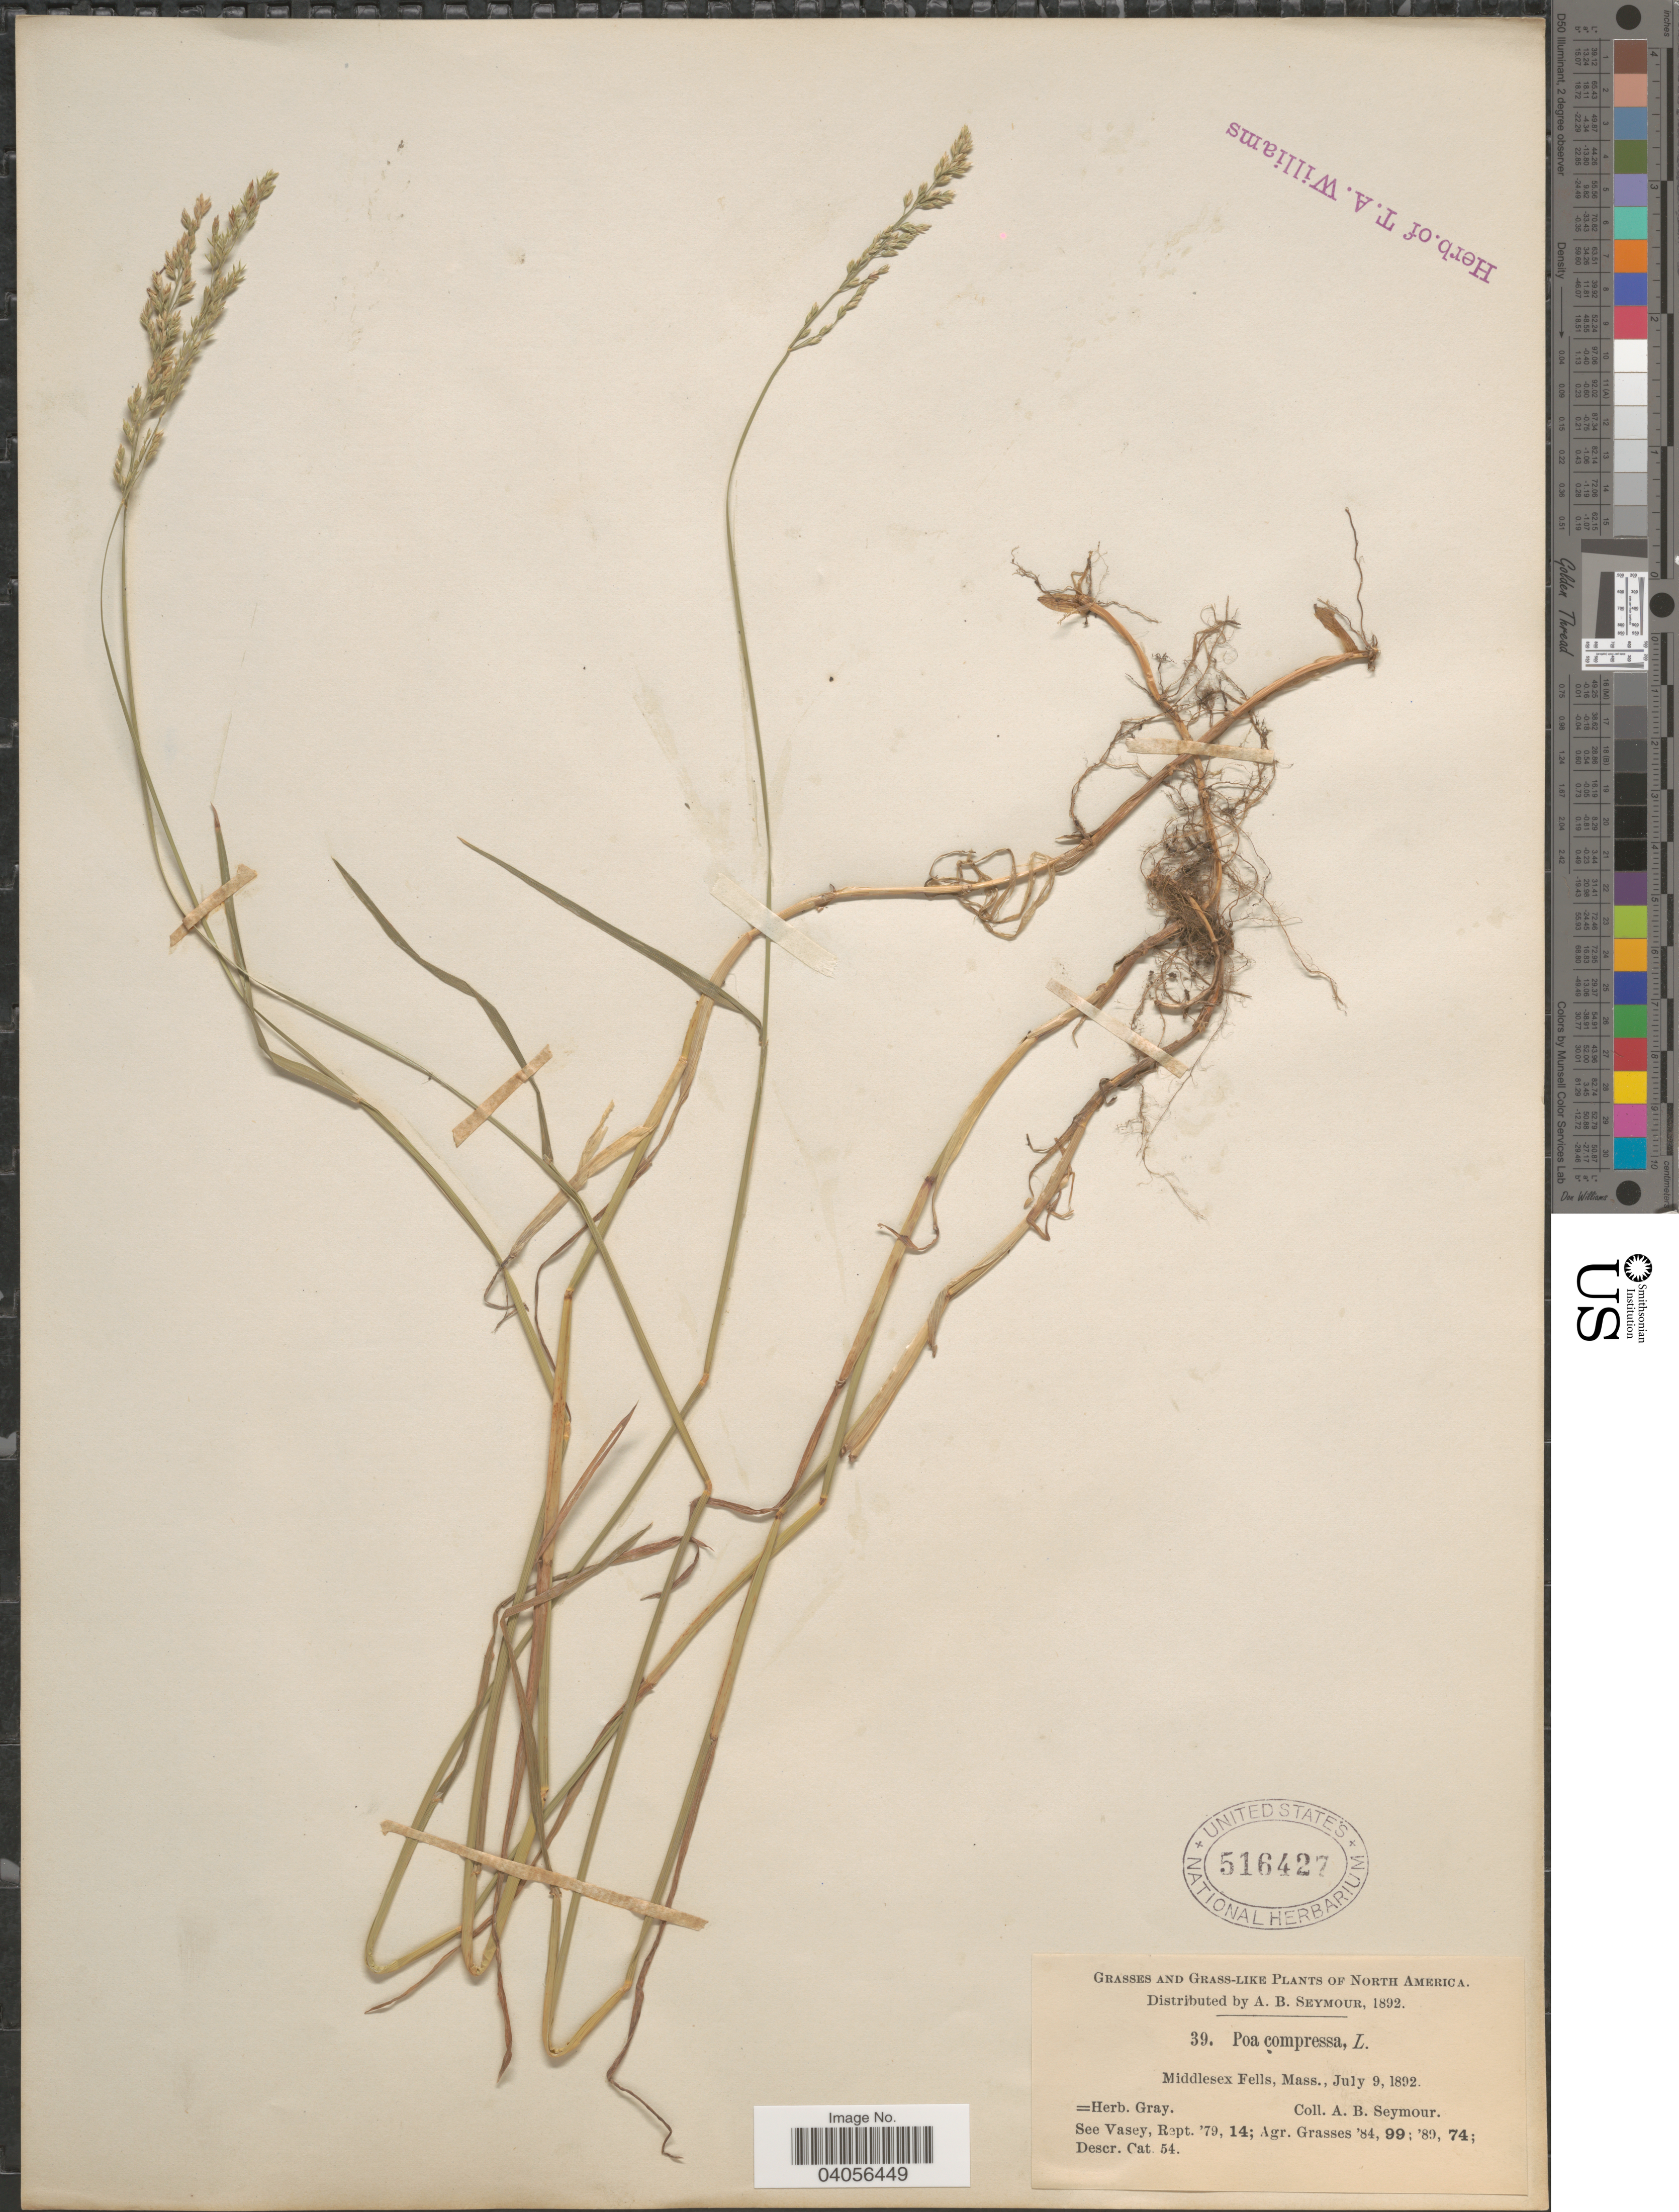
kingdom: Plantae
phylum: Tracheophyta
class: Liliopsida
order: Poales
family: Poaceae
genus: Poa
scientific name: Poa compressa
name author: L.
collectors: A. Seymour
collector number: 39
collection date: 1892-07-09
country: United States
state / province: Massachusetts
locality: Middlesex Fells.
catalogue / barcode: US 516427